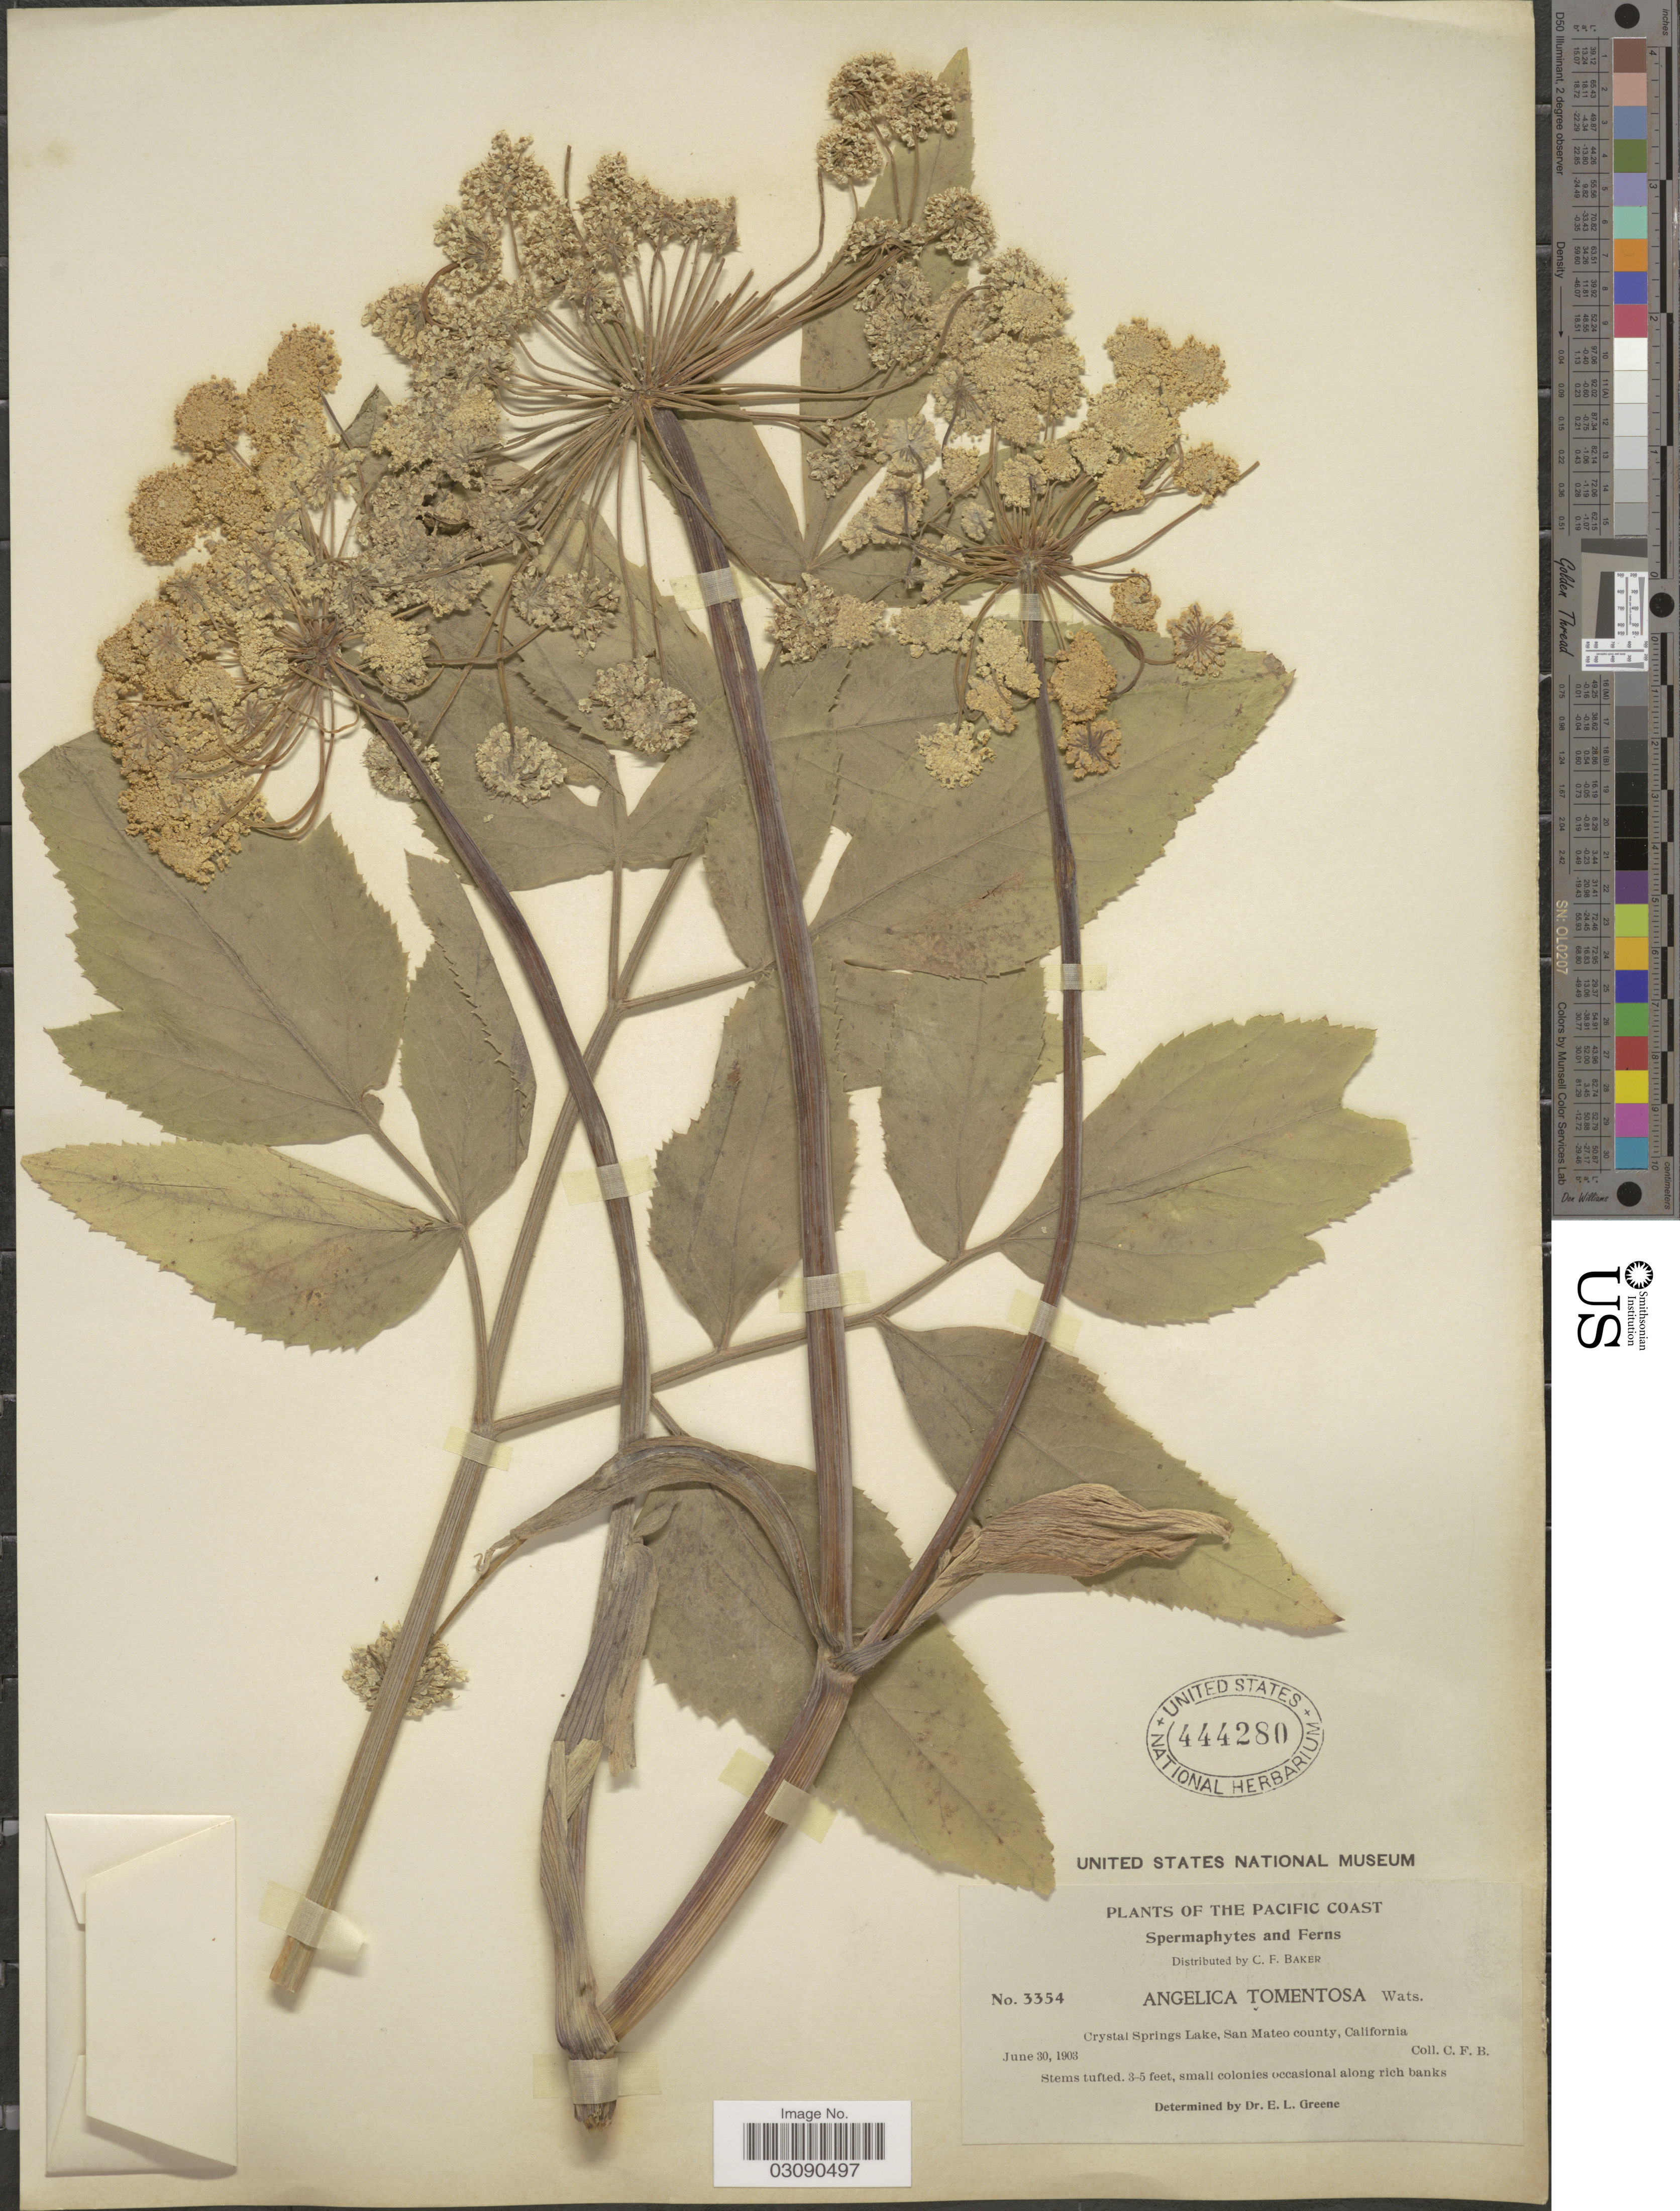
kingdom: Plantae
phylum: Tracheophyta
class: Magnoliopsida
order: Apiales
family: Apiaceae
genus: Angelica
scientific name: Angelica tomentosa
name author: S. Watson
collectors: C. F. Baker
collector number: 3354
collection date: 1903-06-30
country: United States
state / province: California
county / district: San Mateo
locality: Pacific Coast. Crystal Springs Lake, San Mateo county.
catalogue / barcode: US 444280